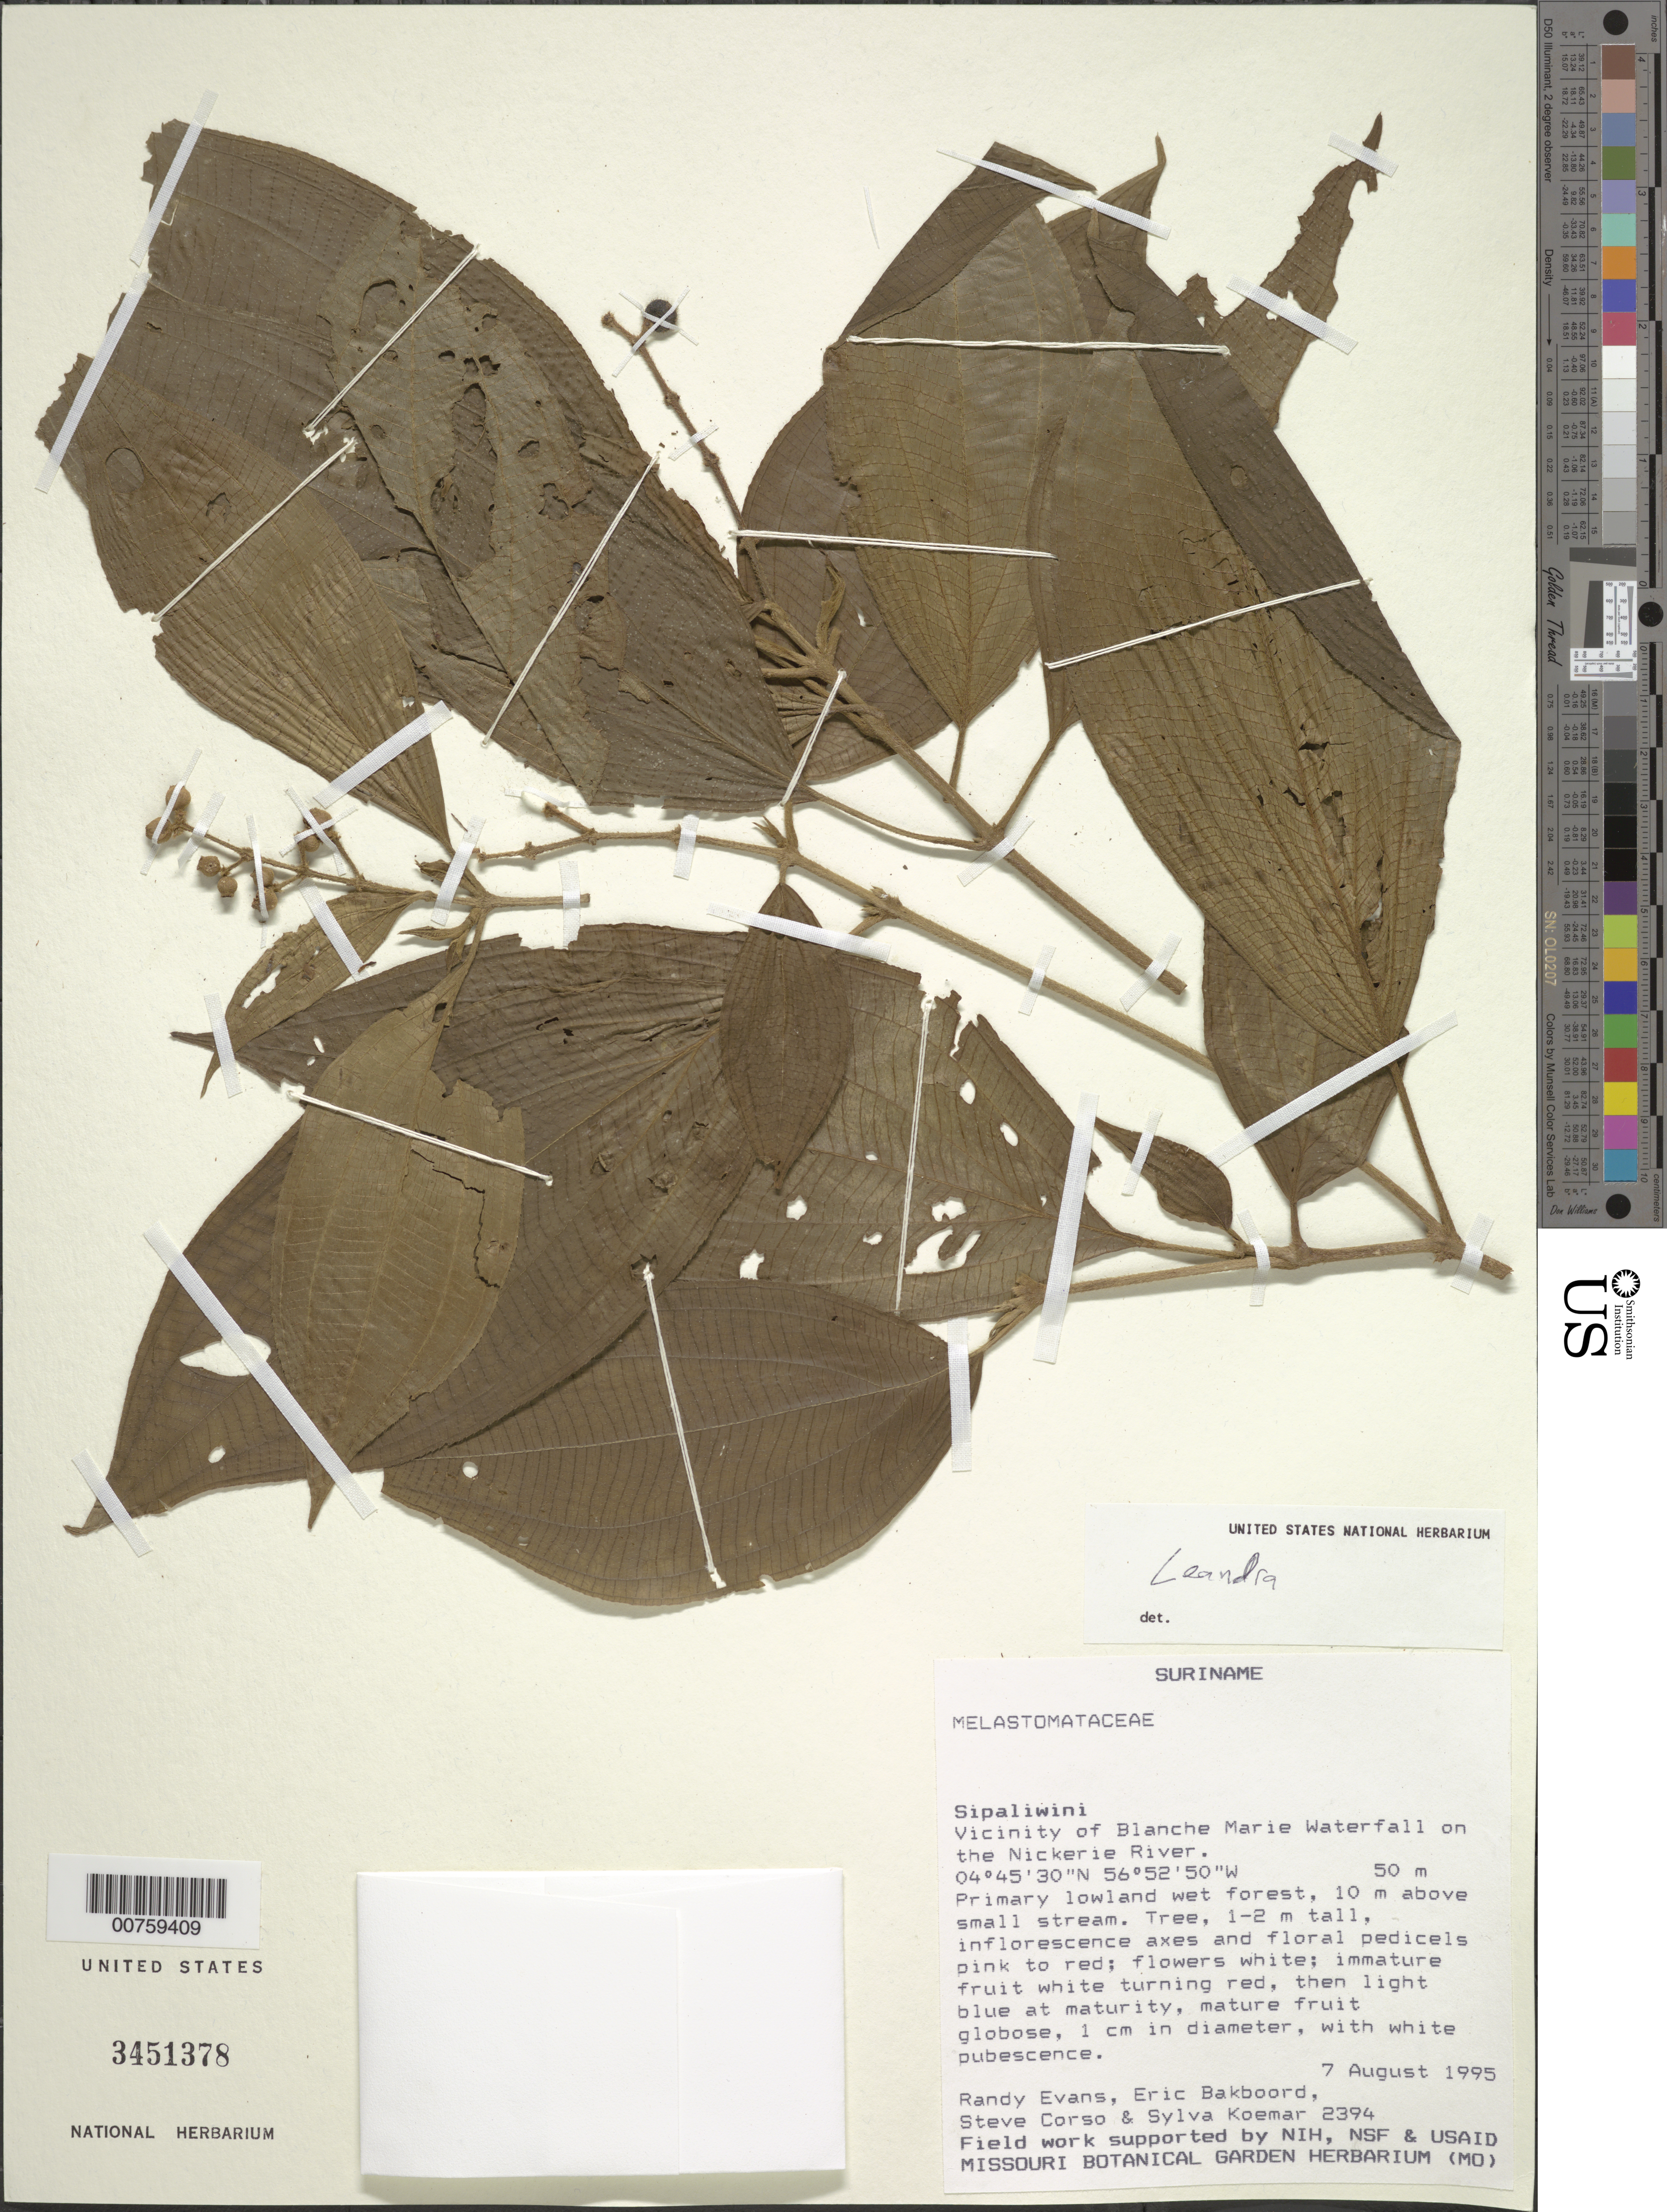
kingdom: Plantae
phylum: Tracheophyta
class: Magnoliopsida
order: Myrtales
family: Melastomataceae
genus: Leandra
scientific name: Leandra sp.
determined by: Michelangeli, F. A.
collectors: R. Evans, E. Bakboord, S. Corso & S. Koemar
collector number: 2394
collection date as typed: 7-Aug-95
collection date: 1995-08-07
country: Suriname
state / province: Sipaliwini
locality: Blanche Marie Waterfall, vic., on Nickerie R.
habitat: Primary lowland wet forest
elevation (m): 50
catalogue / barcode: US 3451378